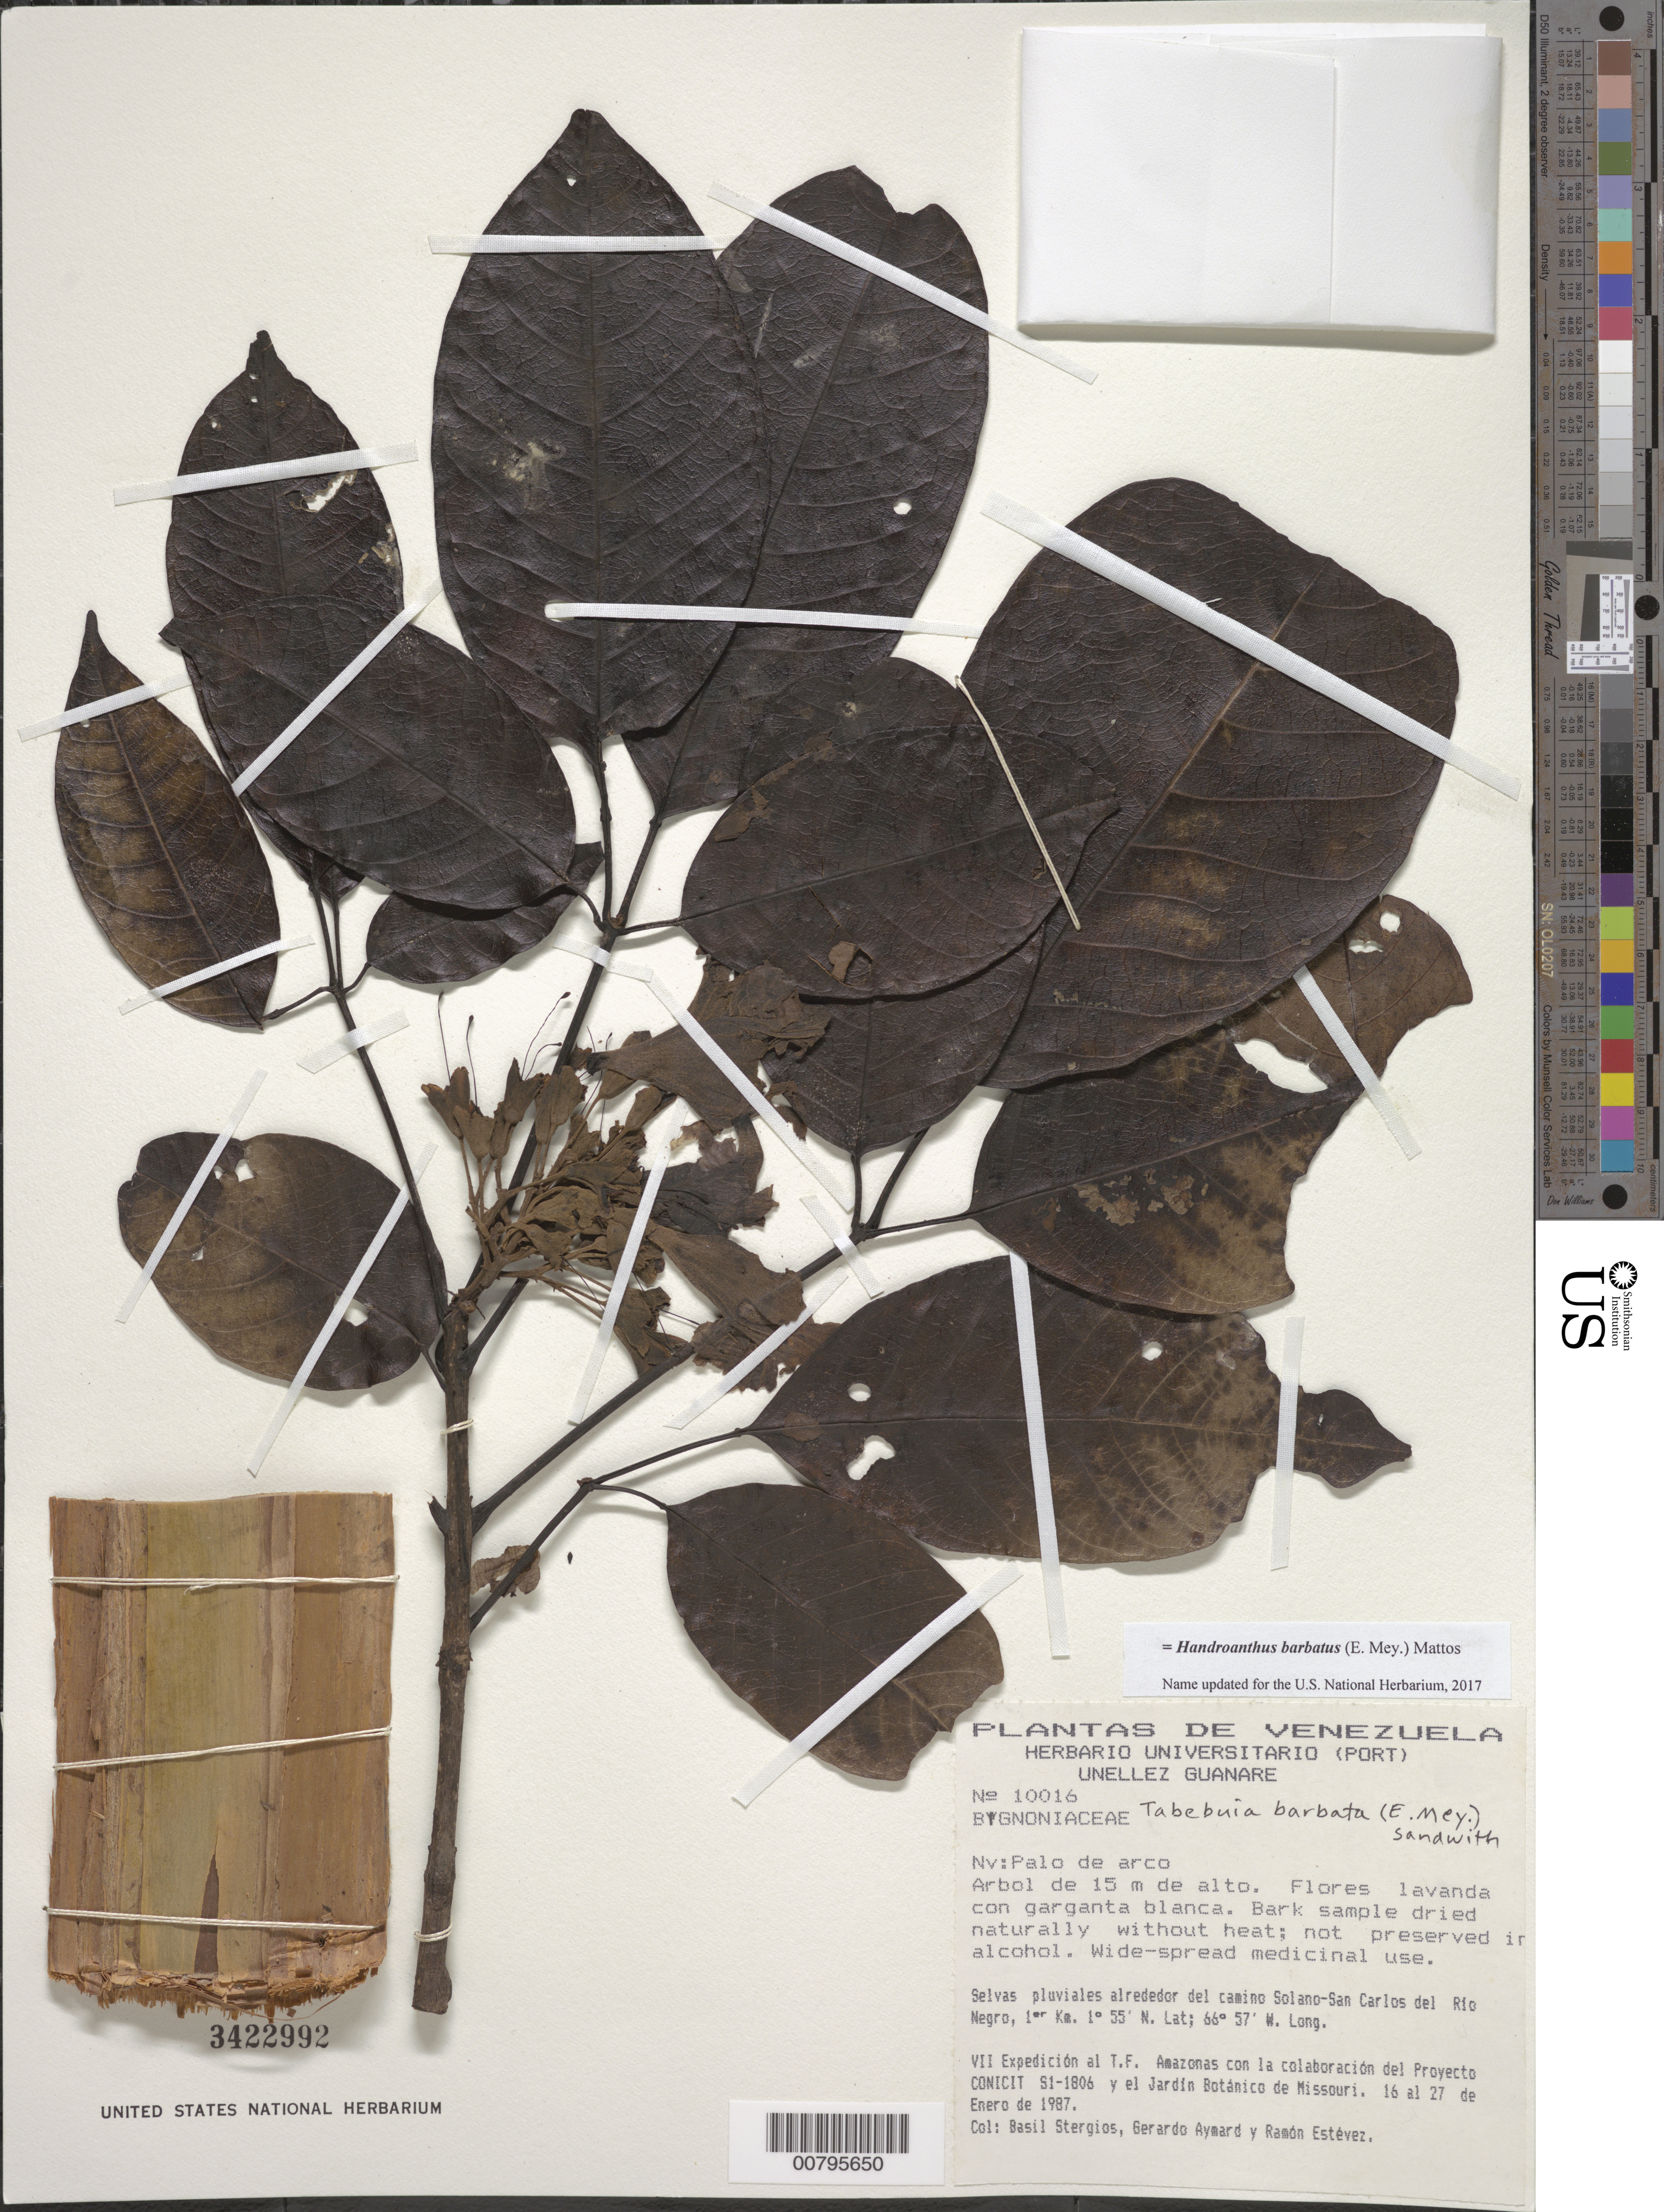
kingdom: Plantae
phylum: Tracheophyta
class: Magnoliopsida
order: Lamiales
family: Bignoniaceae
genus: Handroanthus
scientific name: Handroanthus barbatus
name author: (E. Mey.) Mattos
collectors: B. G. Stergios, G. A. Aymard & R. Estévez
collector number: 10016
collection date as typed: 16-Jan-87 to 27-Jan-87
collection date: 1987-01-16/1987-01-27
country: Venezuela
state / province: Amazonas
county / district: Río Negro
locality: Camino Solano-San Carlos del Río Negro, 1er km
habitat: Selvas pluviales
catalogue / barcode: US 3422992